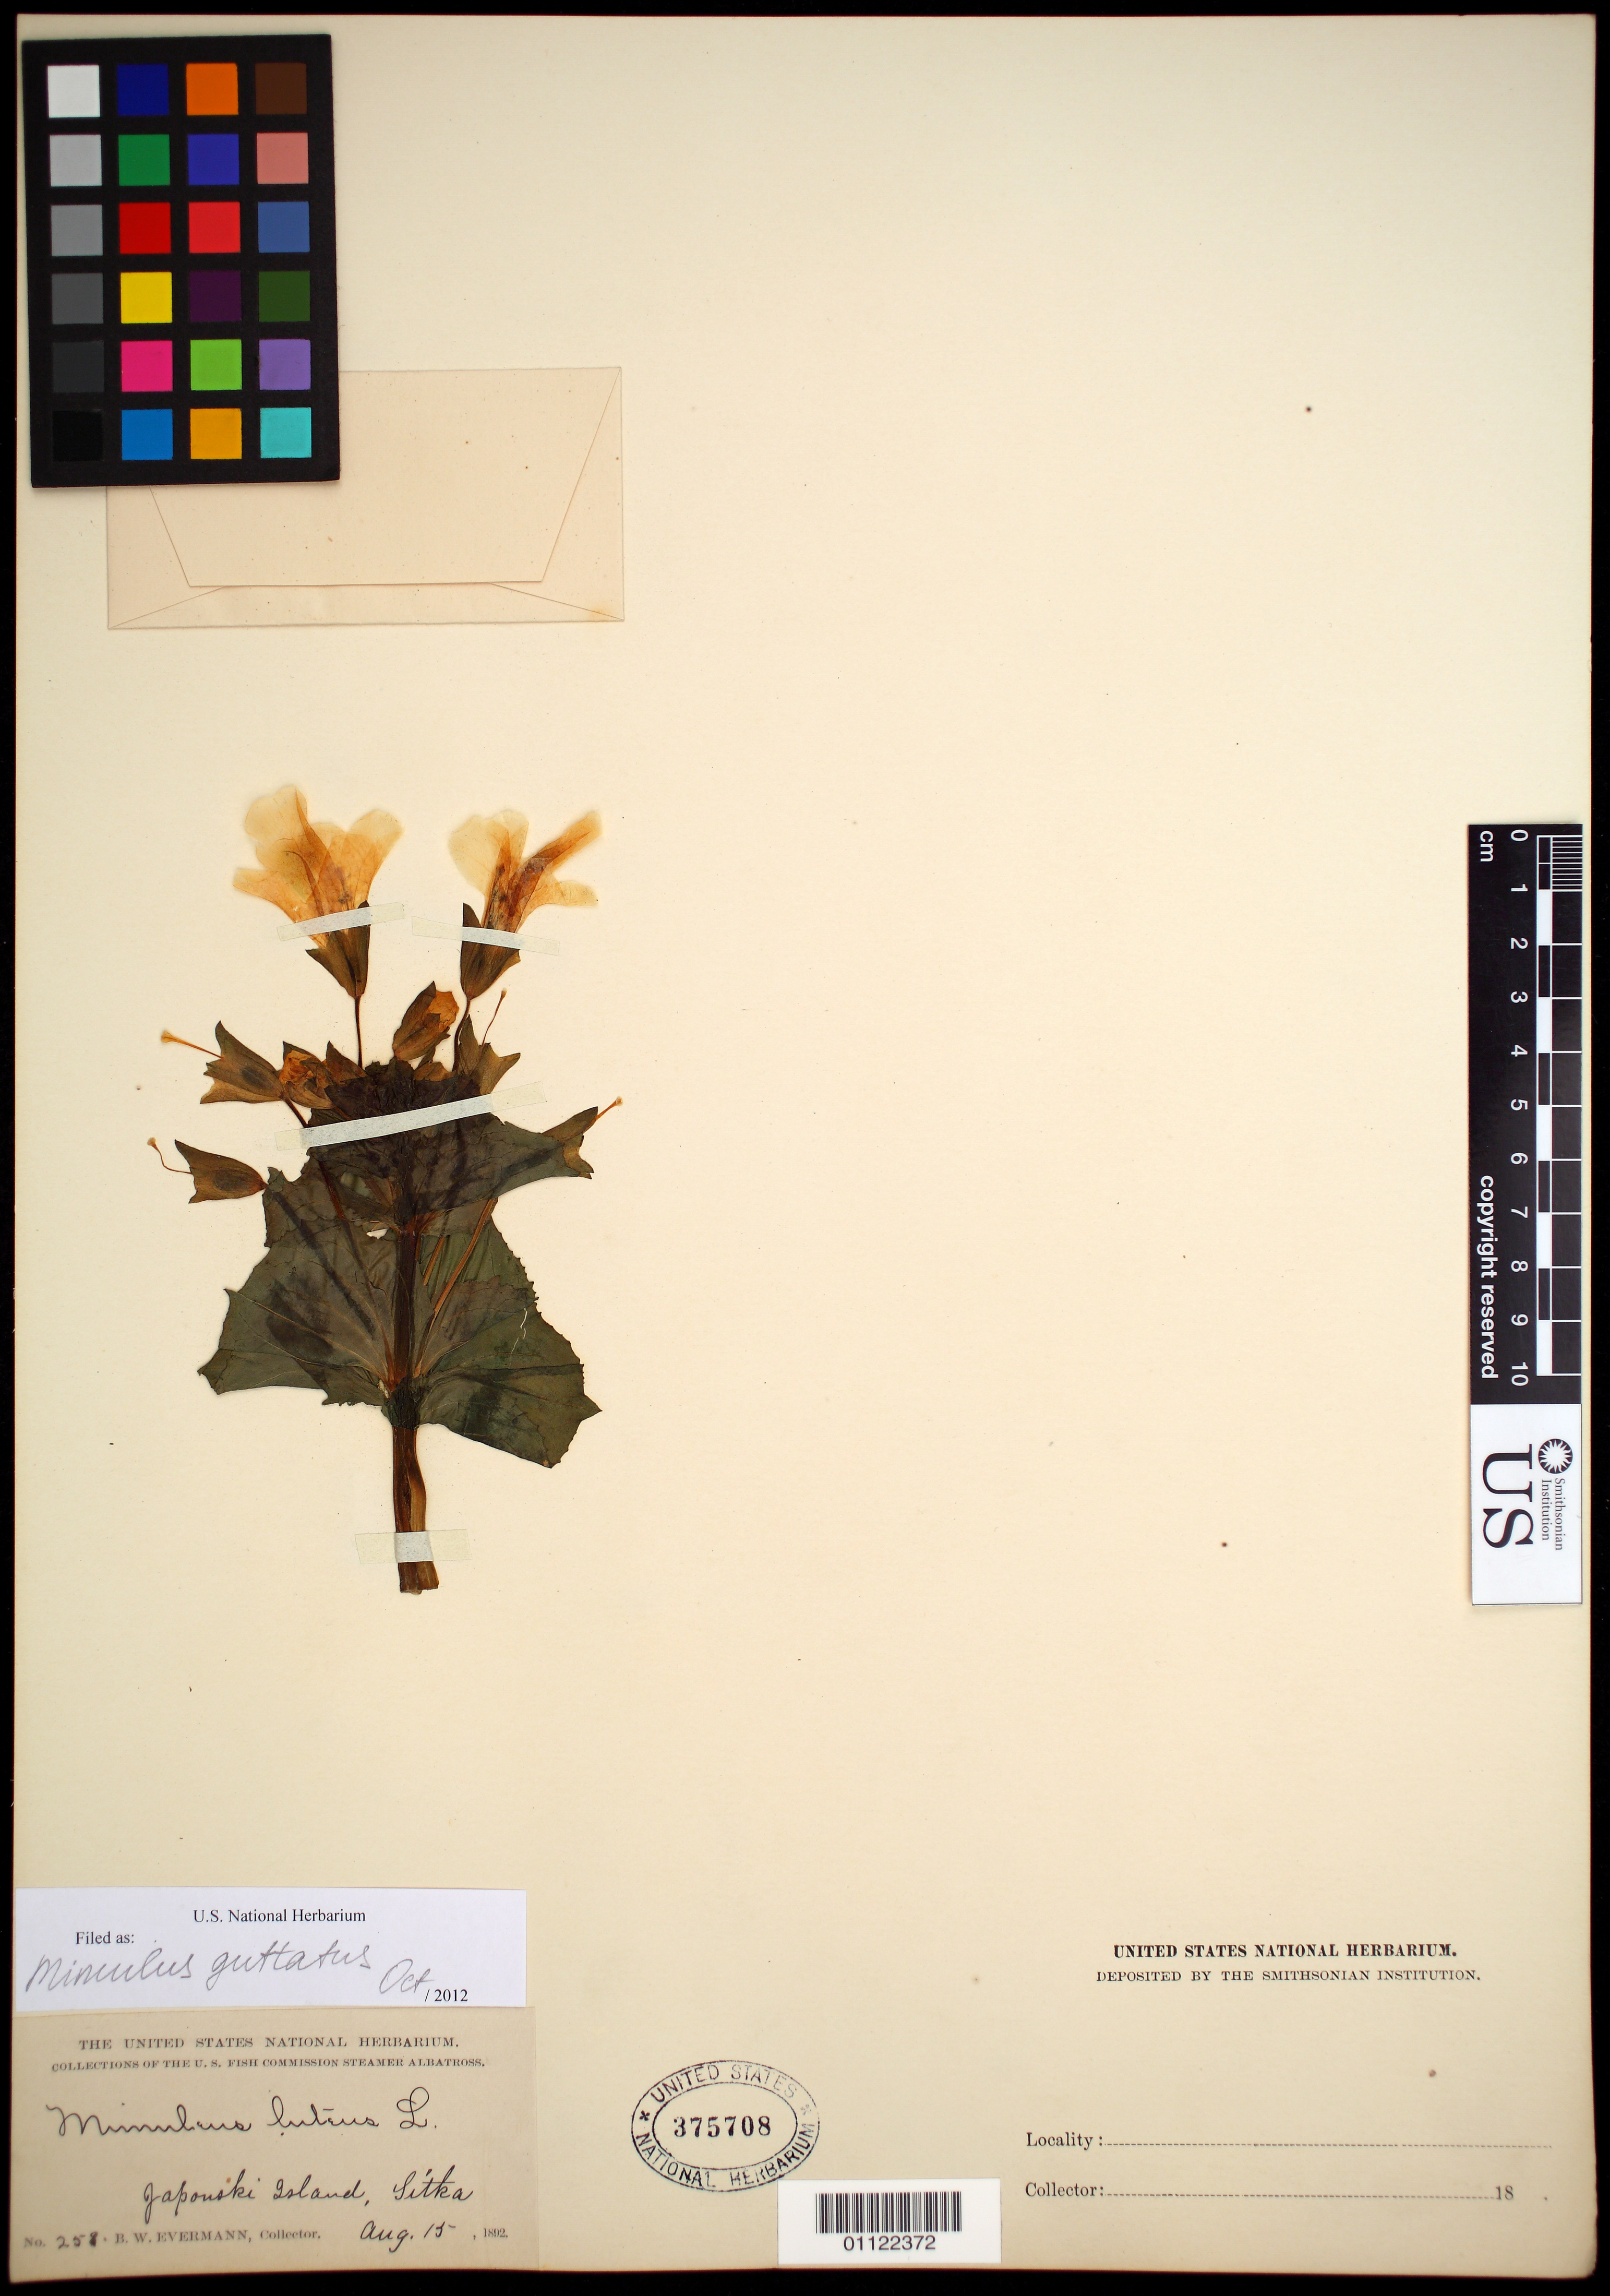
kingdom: Plantae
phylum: Tracheophyta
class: Magnoliopsida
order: Lamiales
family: Phrymaceae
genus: Mimulus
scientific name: Mimulus guttatus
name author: DC.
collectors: B. W. Evermann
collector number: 258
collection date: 1892-08-15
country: United States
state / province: Alaska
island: Japonski Island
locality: Japonski Island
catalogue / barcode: US 375708